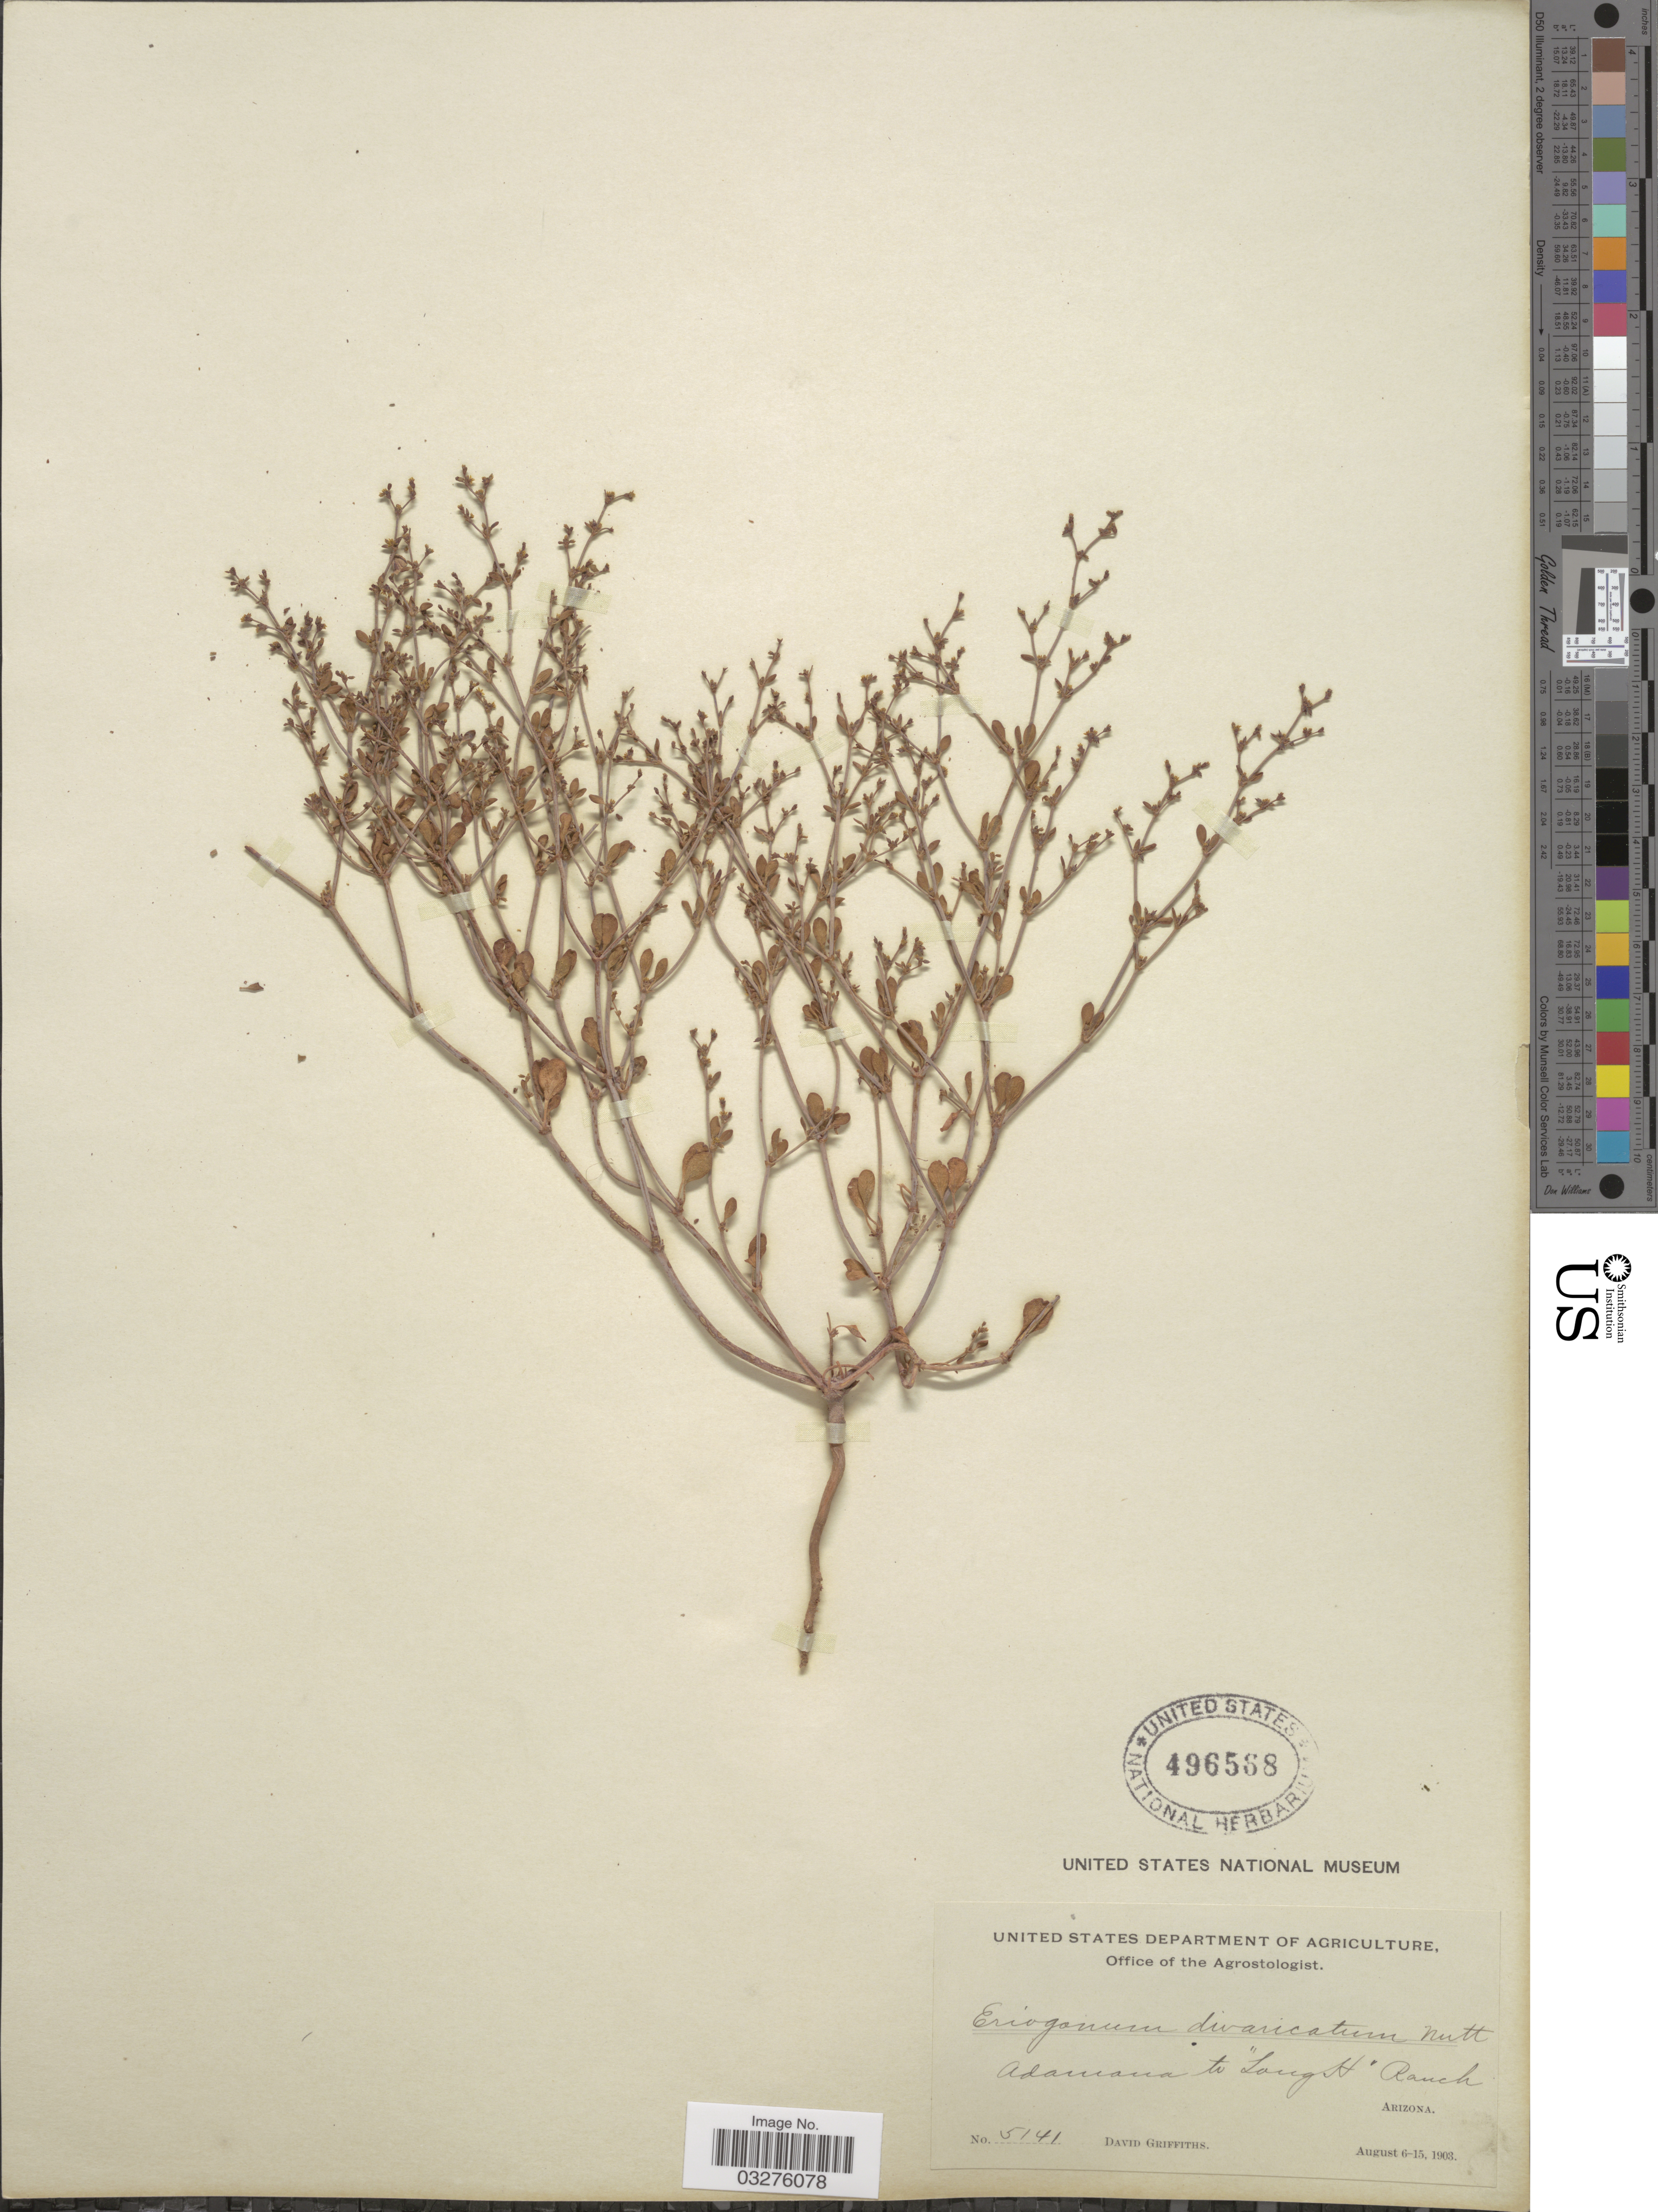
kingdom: Plantae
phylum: Tracheophyta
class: Magnoliopsida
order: Caryophyllales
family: Polygonaceae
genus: Eriogonum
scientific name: Eriogonum divaricatum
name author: Hook.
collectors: D. Griffiths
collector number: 5141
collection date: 1903-08-06/1903-08-15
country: United States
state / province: Arizona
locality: Adamana to "LongH" Ranch.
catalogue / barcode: US 496568